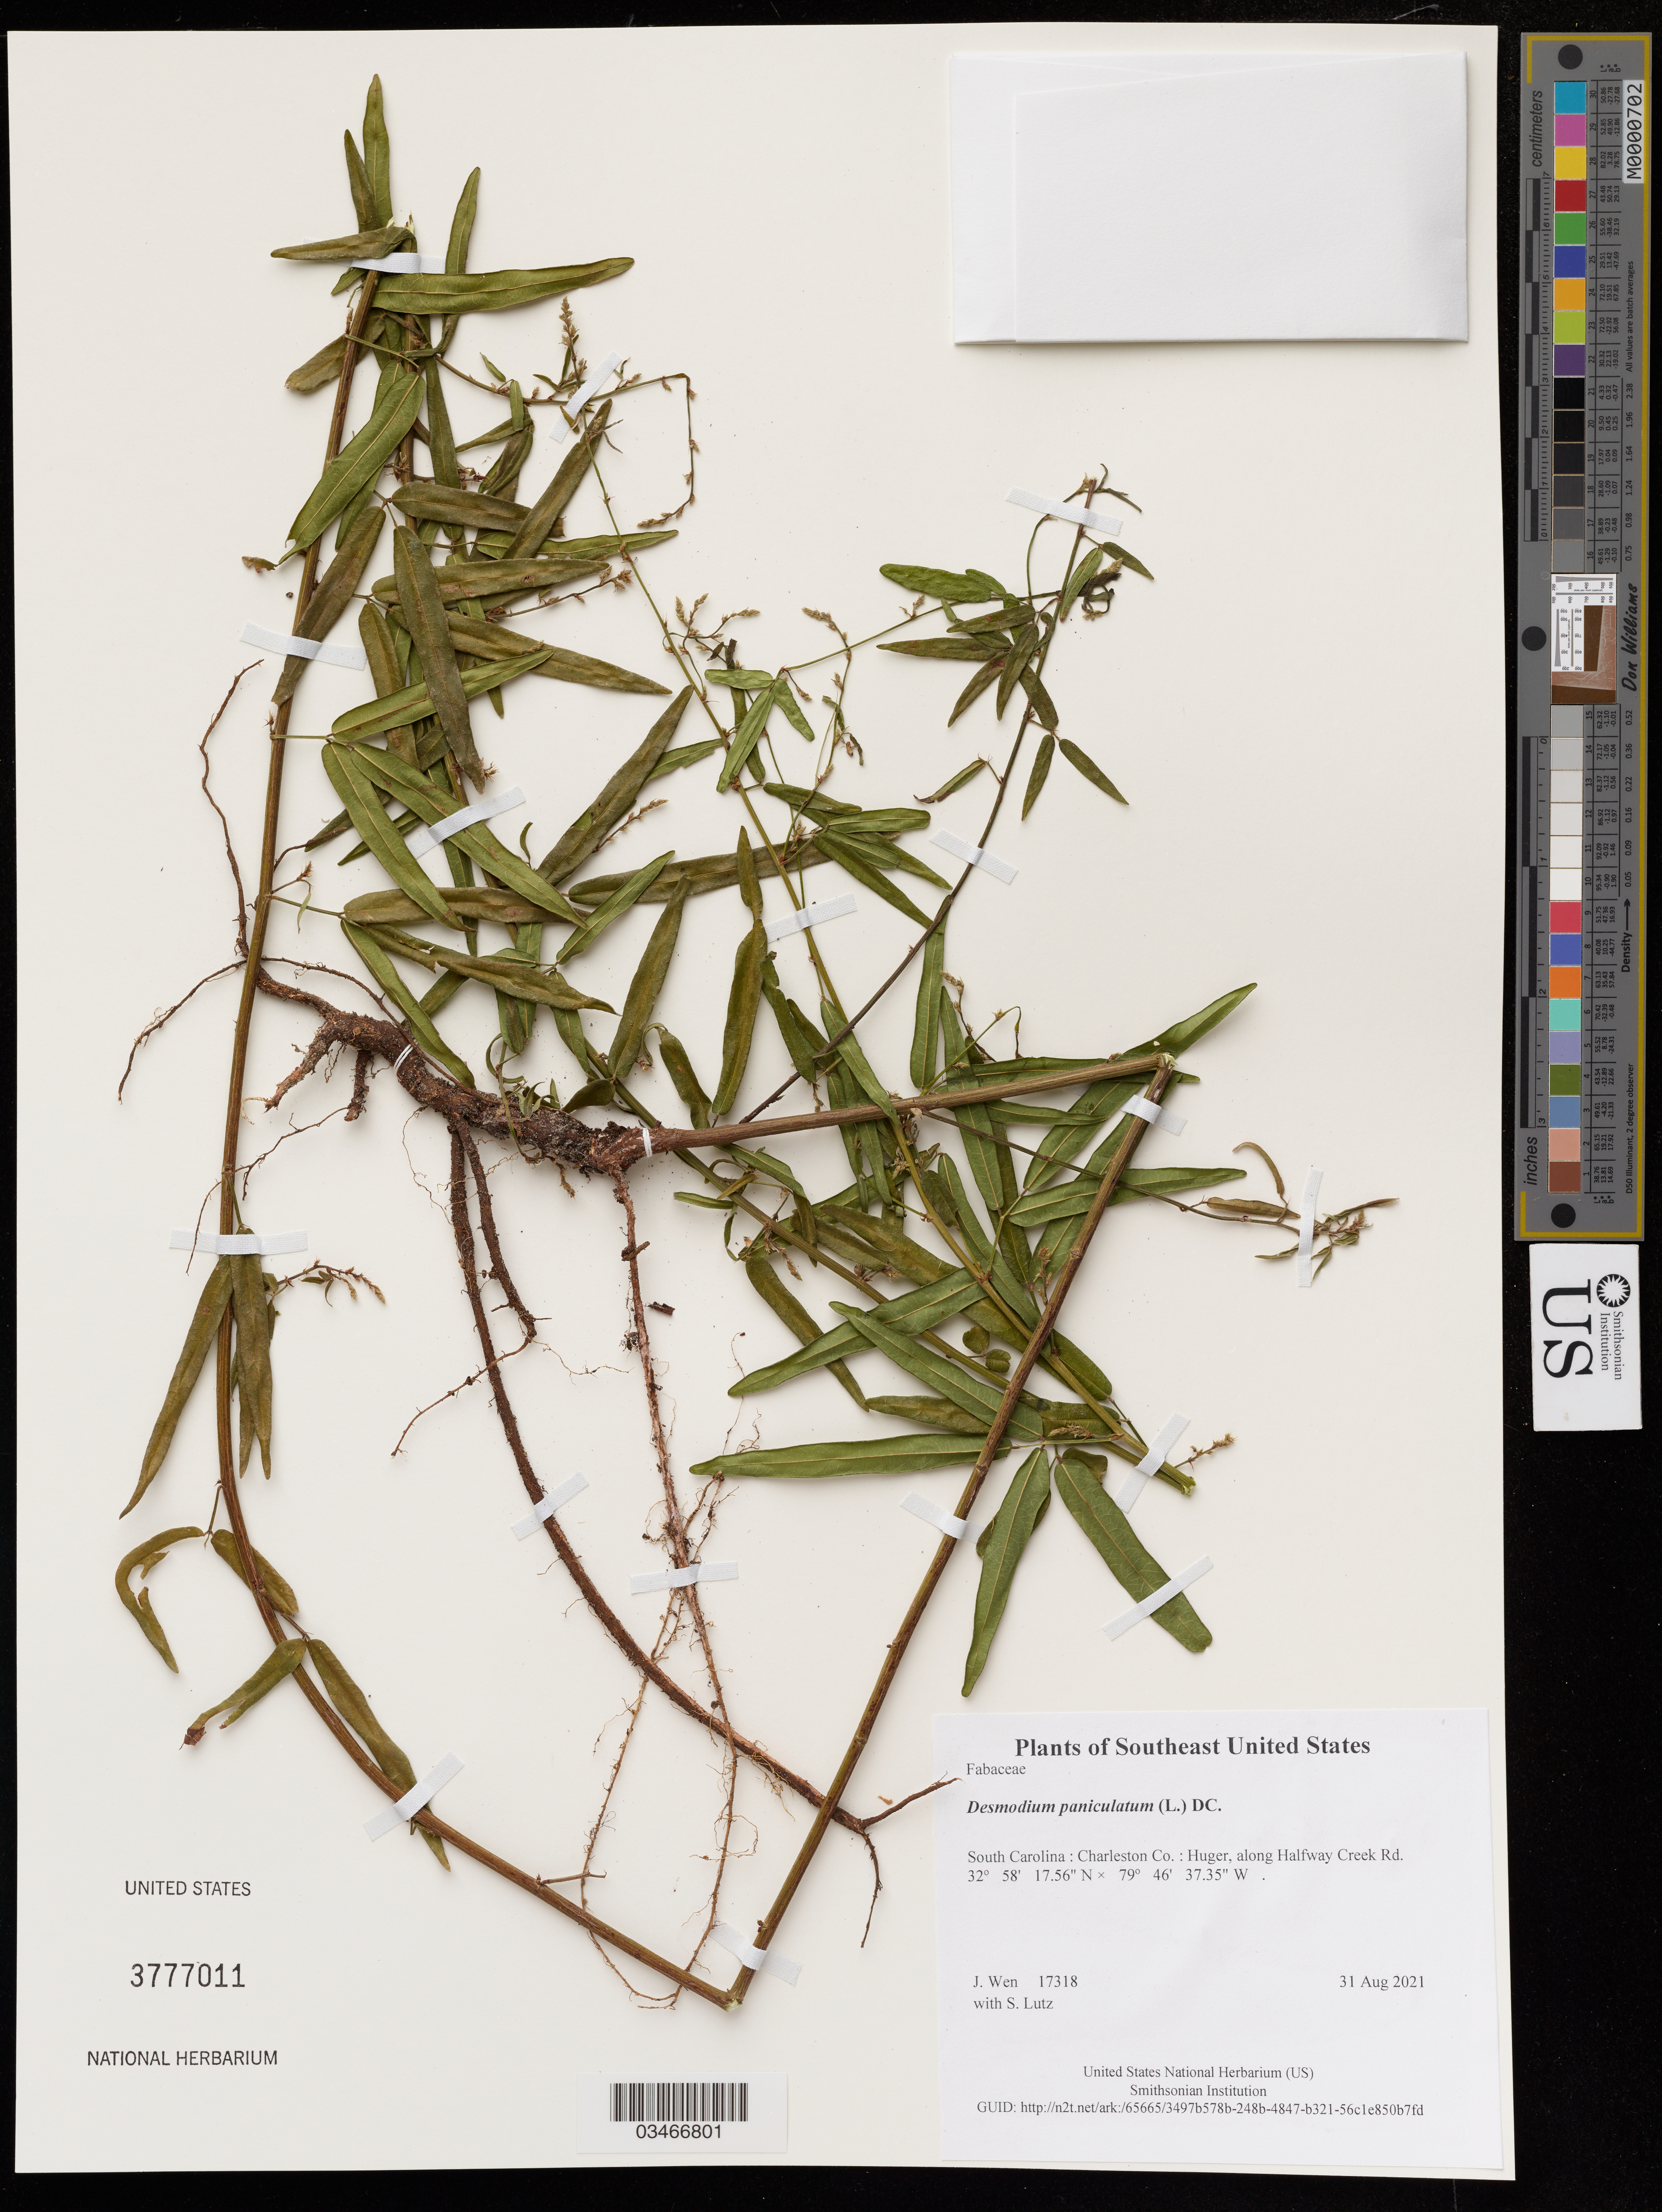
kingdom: Plantae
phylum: Tracheophyta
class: Magnoliopsida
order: Fabales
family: Fabaceae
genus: Desmodium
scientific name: Desmodium paniculatum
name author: (L.) DC.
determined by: Wen, Jun, (BOT), Smithsonian Institution - National Museum of Natural History (UNITED STATES)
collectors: J. Wen & S. Lutz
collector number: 17318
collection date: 2021-08-31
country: United States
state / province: South Carolina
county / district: Charleston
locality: Huger, along Halfway Creek Rd.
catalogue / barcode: US 3777011